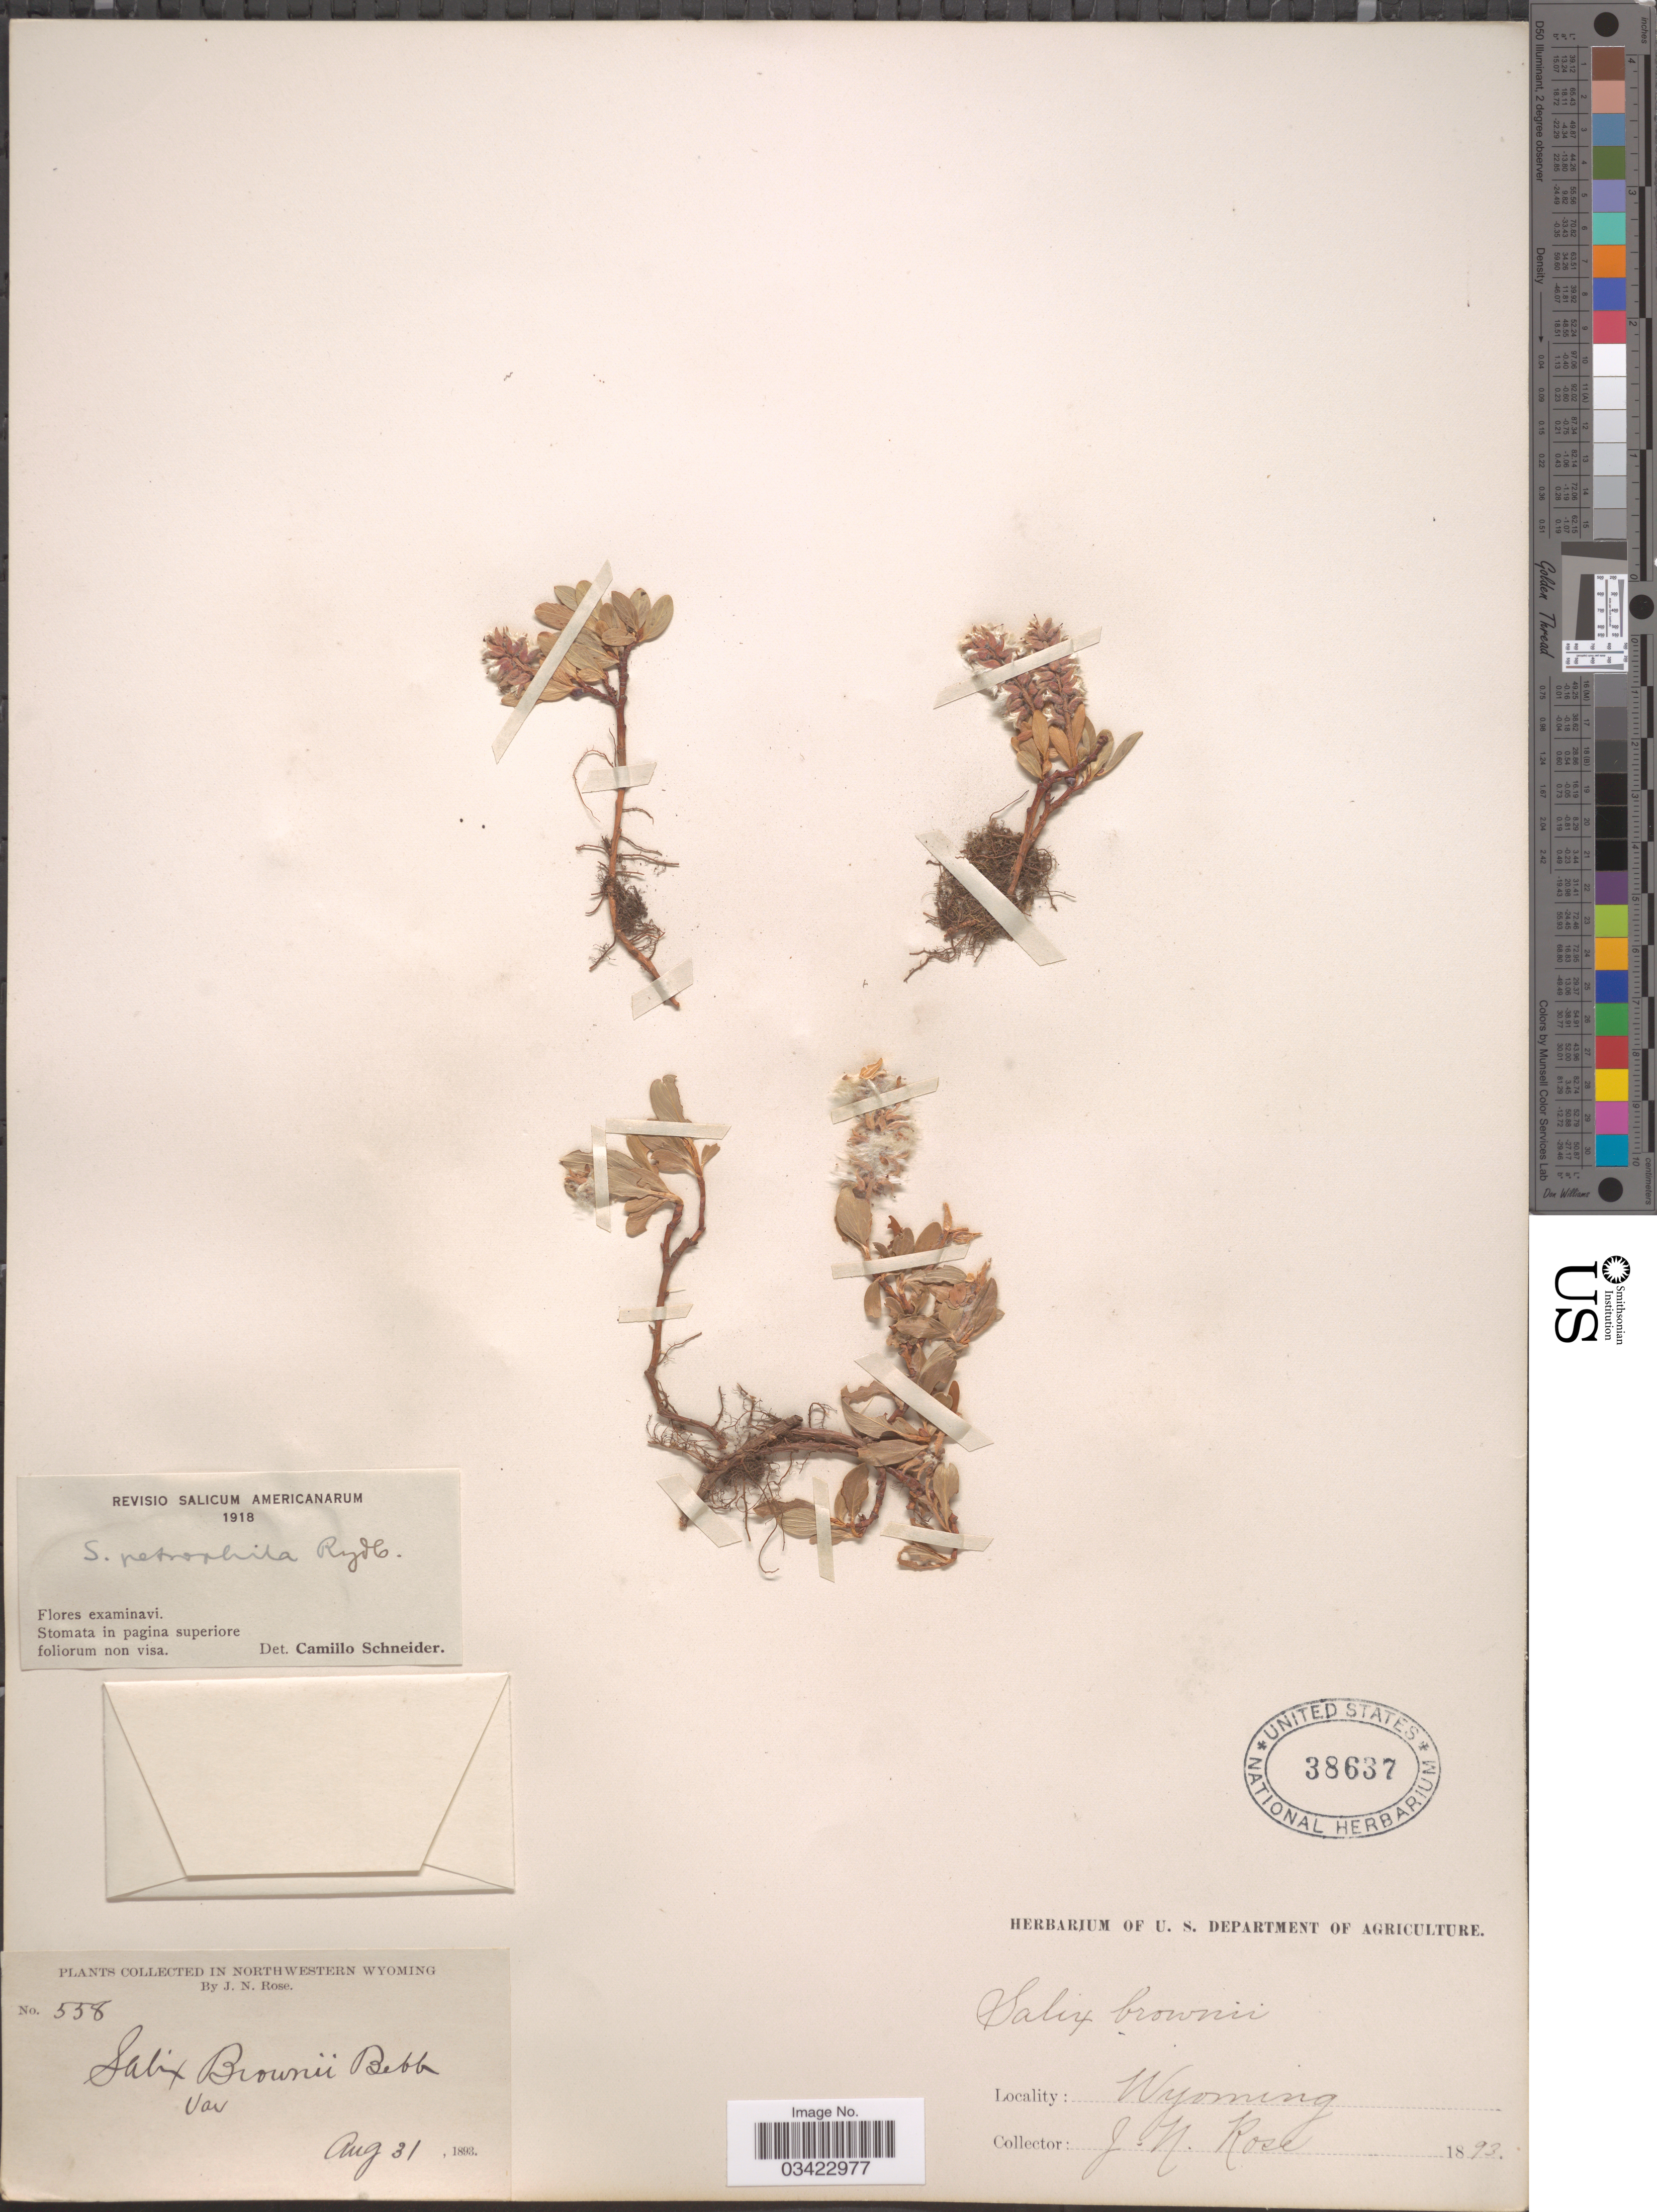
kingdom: Plantae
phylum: Tracheophyta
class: Magnoliopsida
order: Malpighiales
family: Salicaceae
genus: Salix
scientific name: Salix anglorum var. antiplasta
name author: C.K. Schneid.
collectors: J. N. Rose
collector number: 538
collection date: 1893-08-31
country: United States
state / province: Wyoming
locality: Northwestern Wyoming.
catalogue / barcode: US 38637